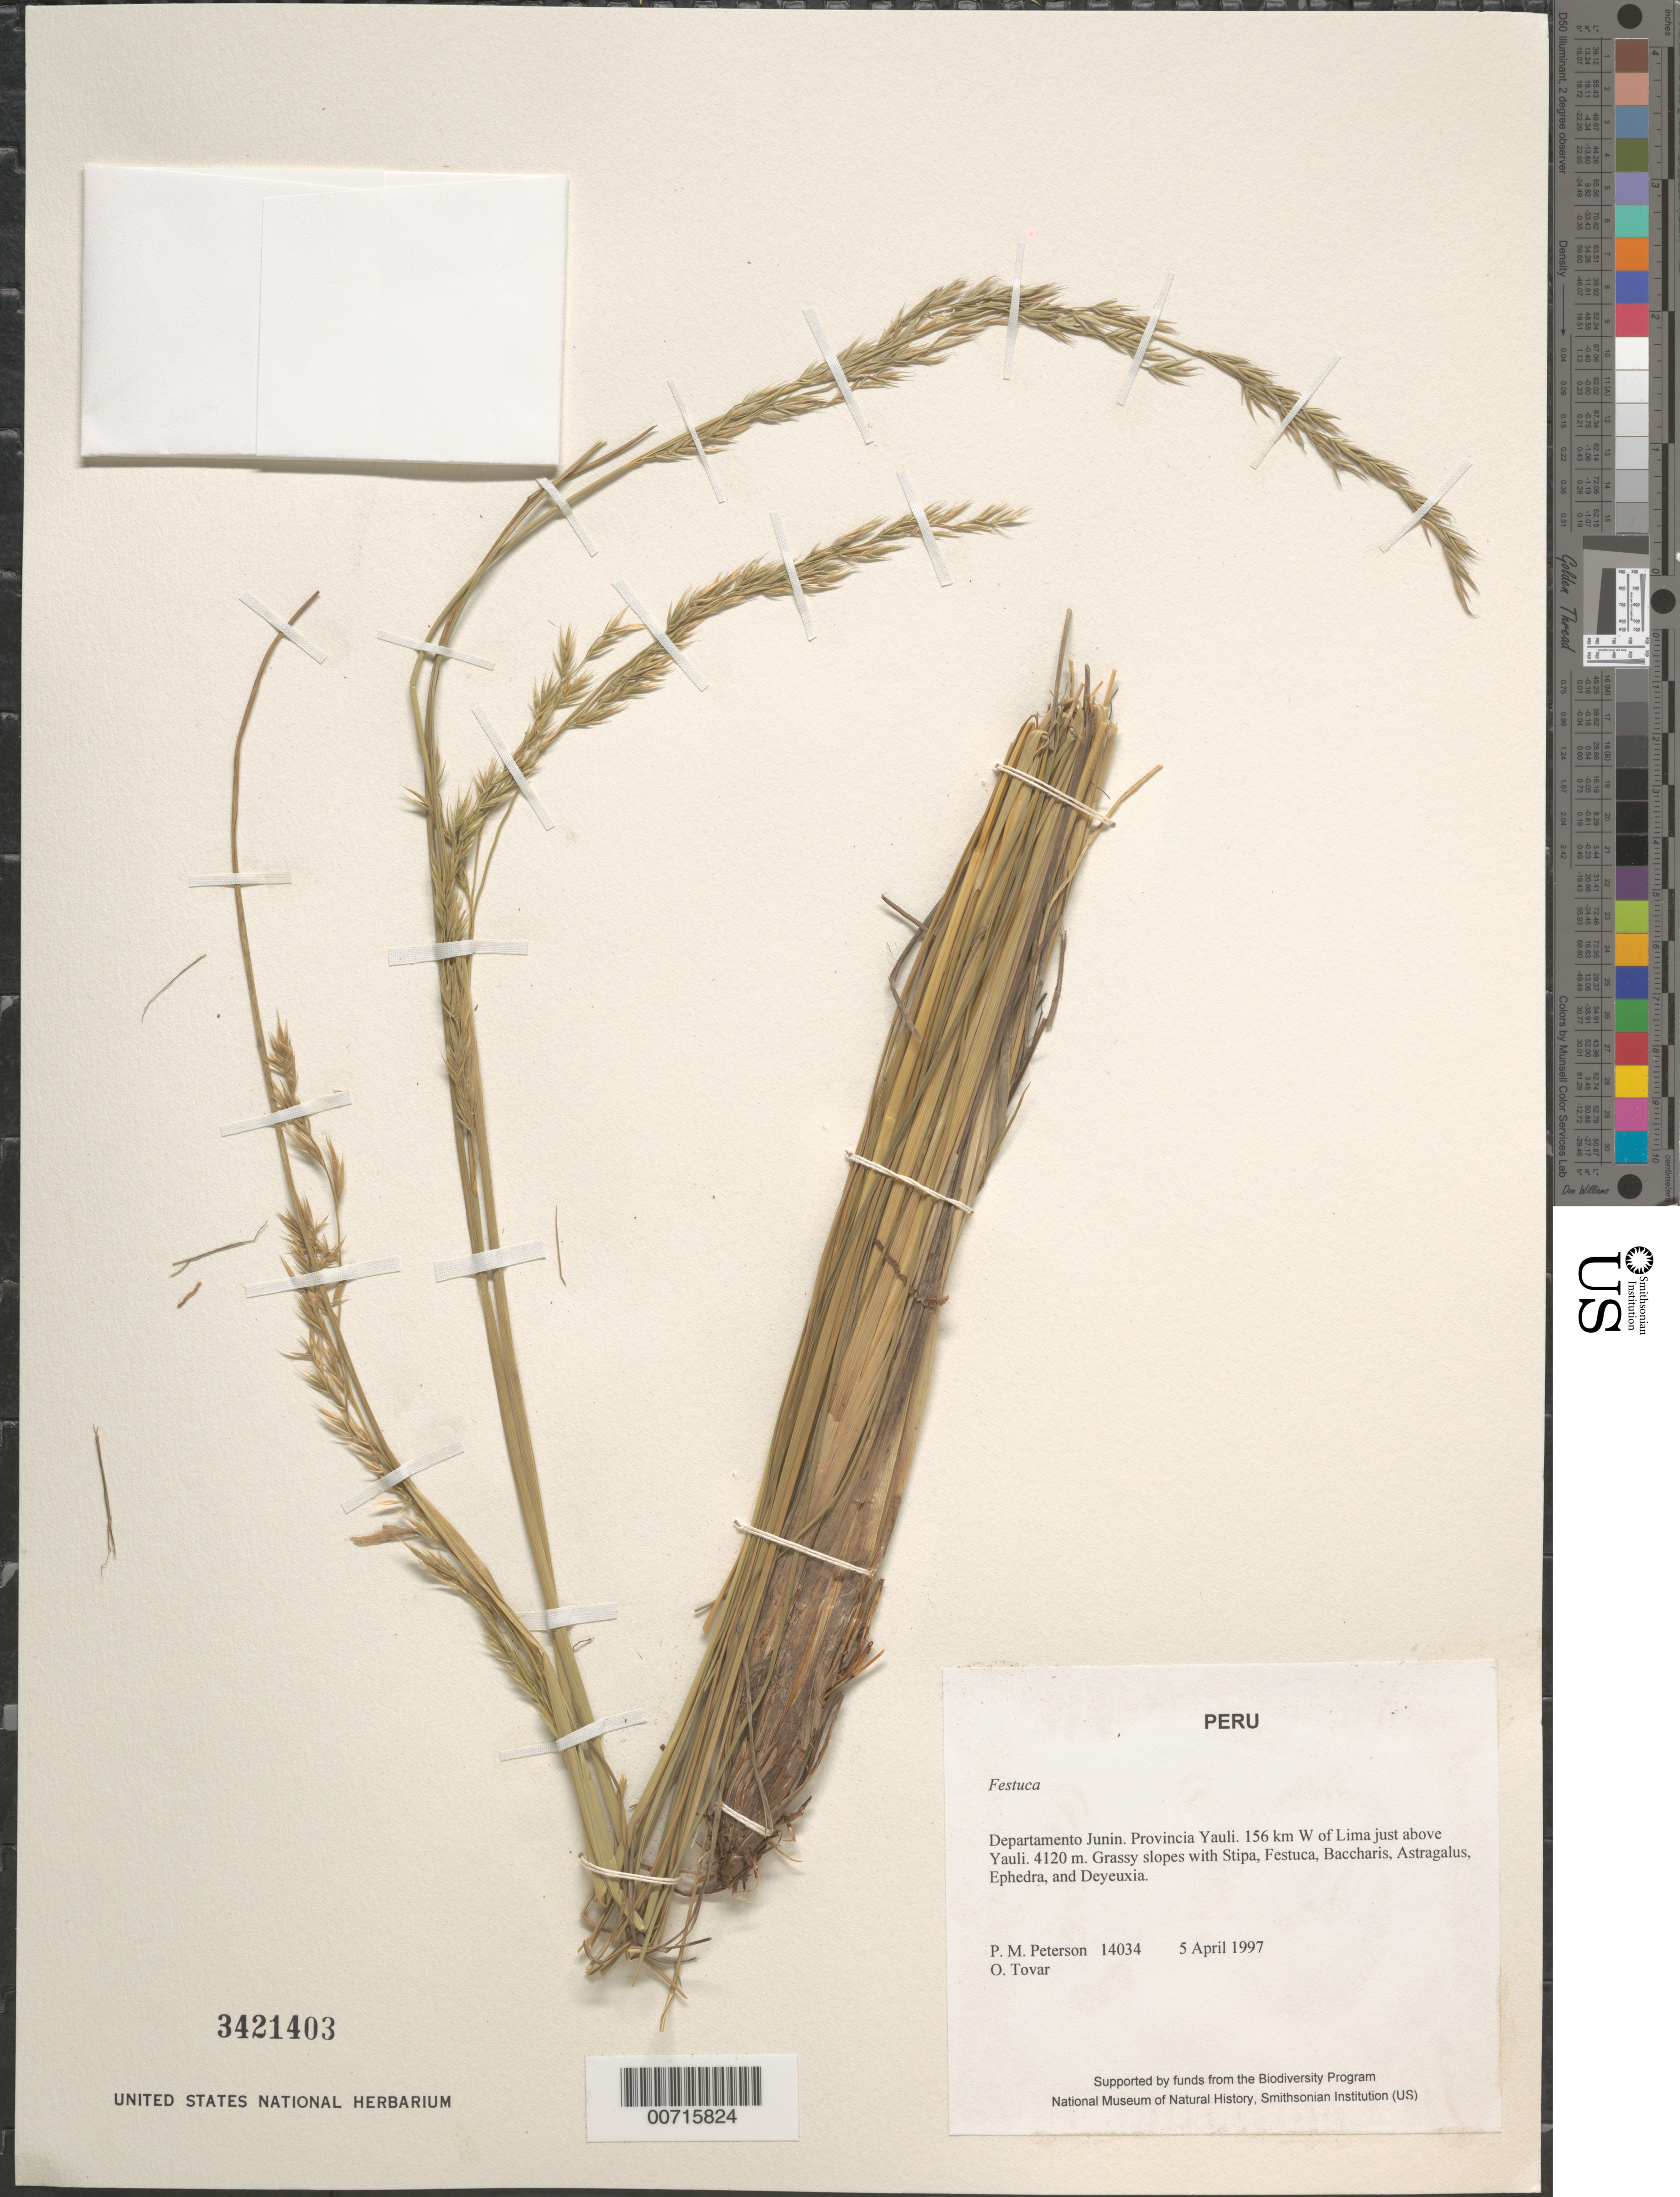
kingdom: Plantae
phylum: Tracheophyta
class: Liliopsida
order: Poales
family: Poaceae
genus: Festuca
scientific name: Festuca sp.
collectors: P. M. Peterson & Ó. Tovar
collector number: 14034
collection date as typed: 05 Apr 1997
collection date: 1997-04-05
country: Peru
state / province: Junín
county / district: Yauli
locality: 156 km W of Lima just above Yauli.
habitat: Grassy slopes with Stipa, Festuca, Baccharis, Astragalus, Ephedra, and Deyeuxia.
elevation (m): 4120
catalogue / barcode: US 3421403